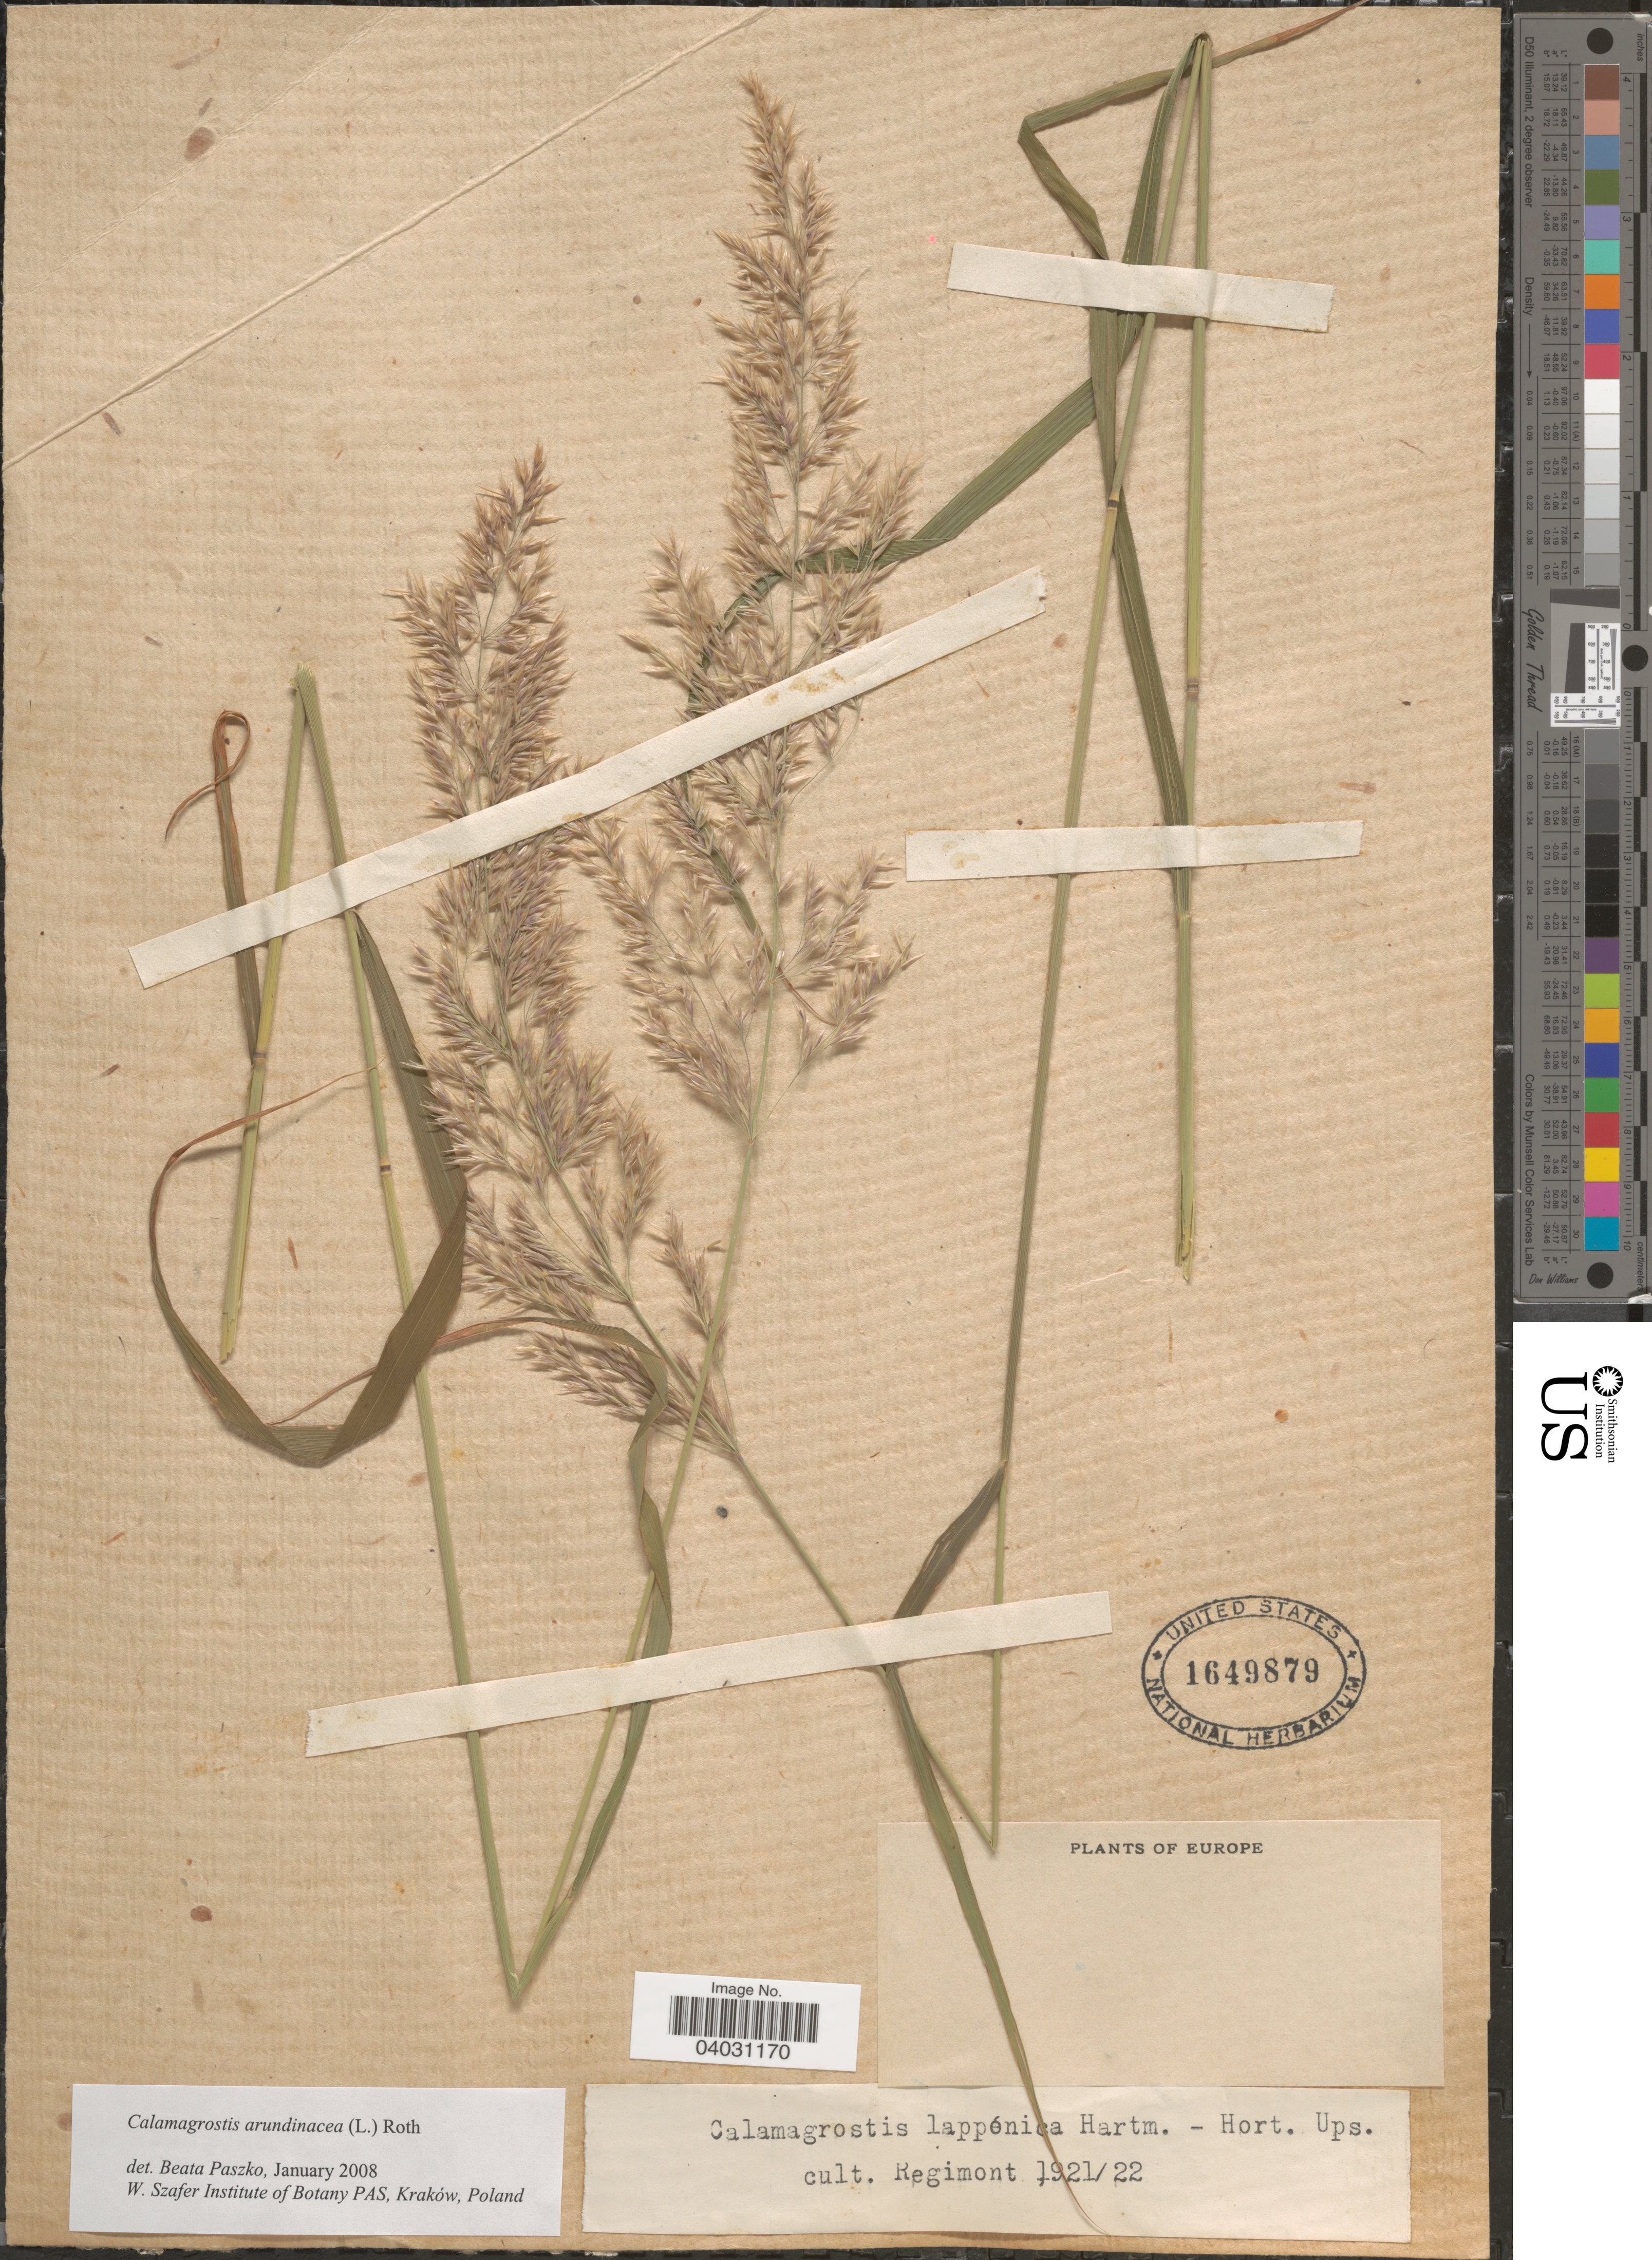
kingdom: Plantae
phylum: Tracheophyta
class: Liliopsida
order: Poales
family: Poaceae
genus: Calamagrostis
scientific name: Calamagrostis arundinacea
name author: (L.) Roth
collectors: Regimont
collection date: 1921/1922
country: Sweden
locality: Europe. Hort. Ups.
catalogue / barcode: US 1649879